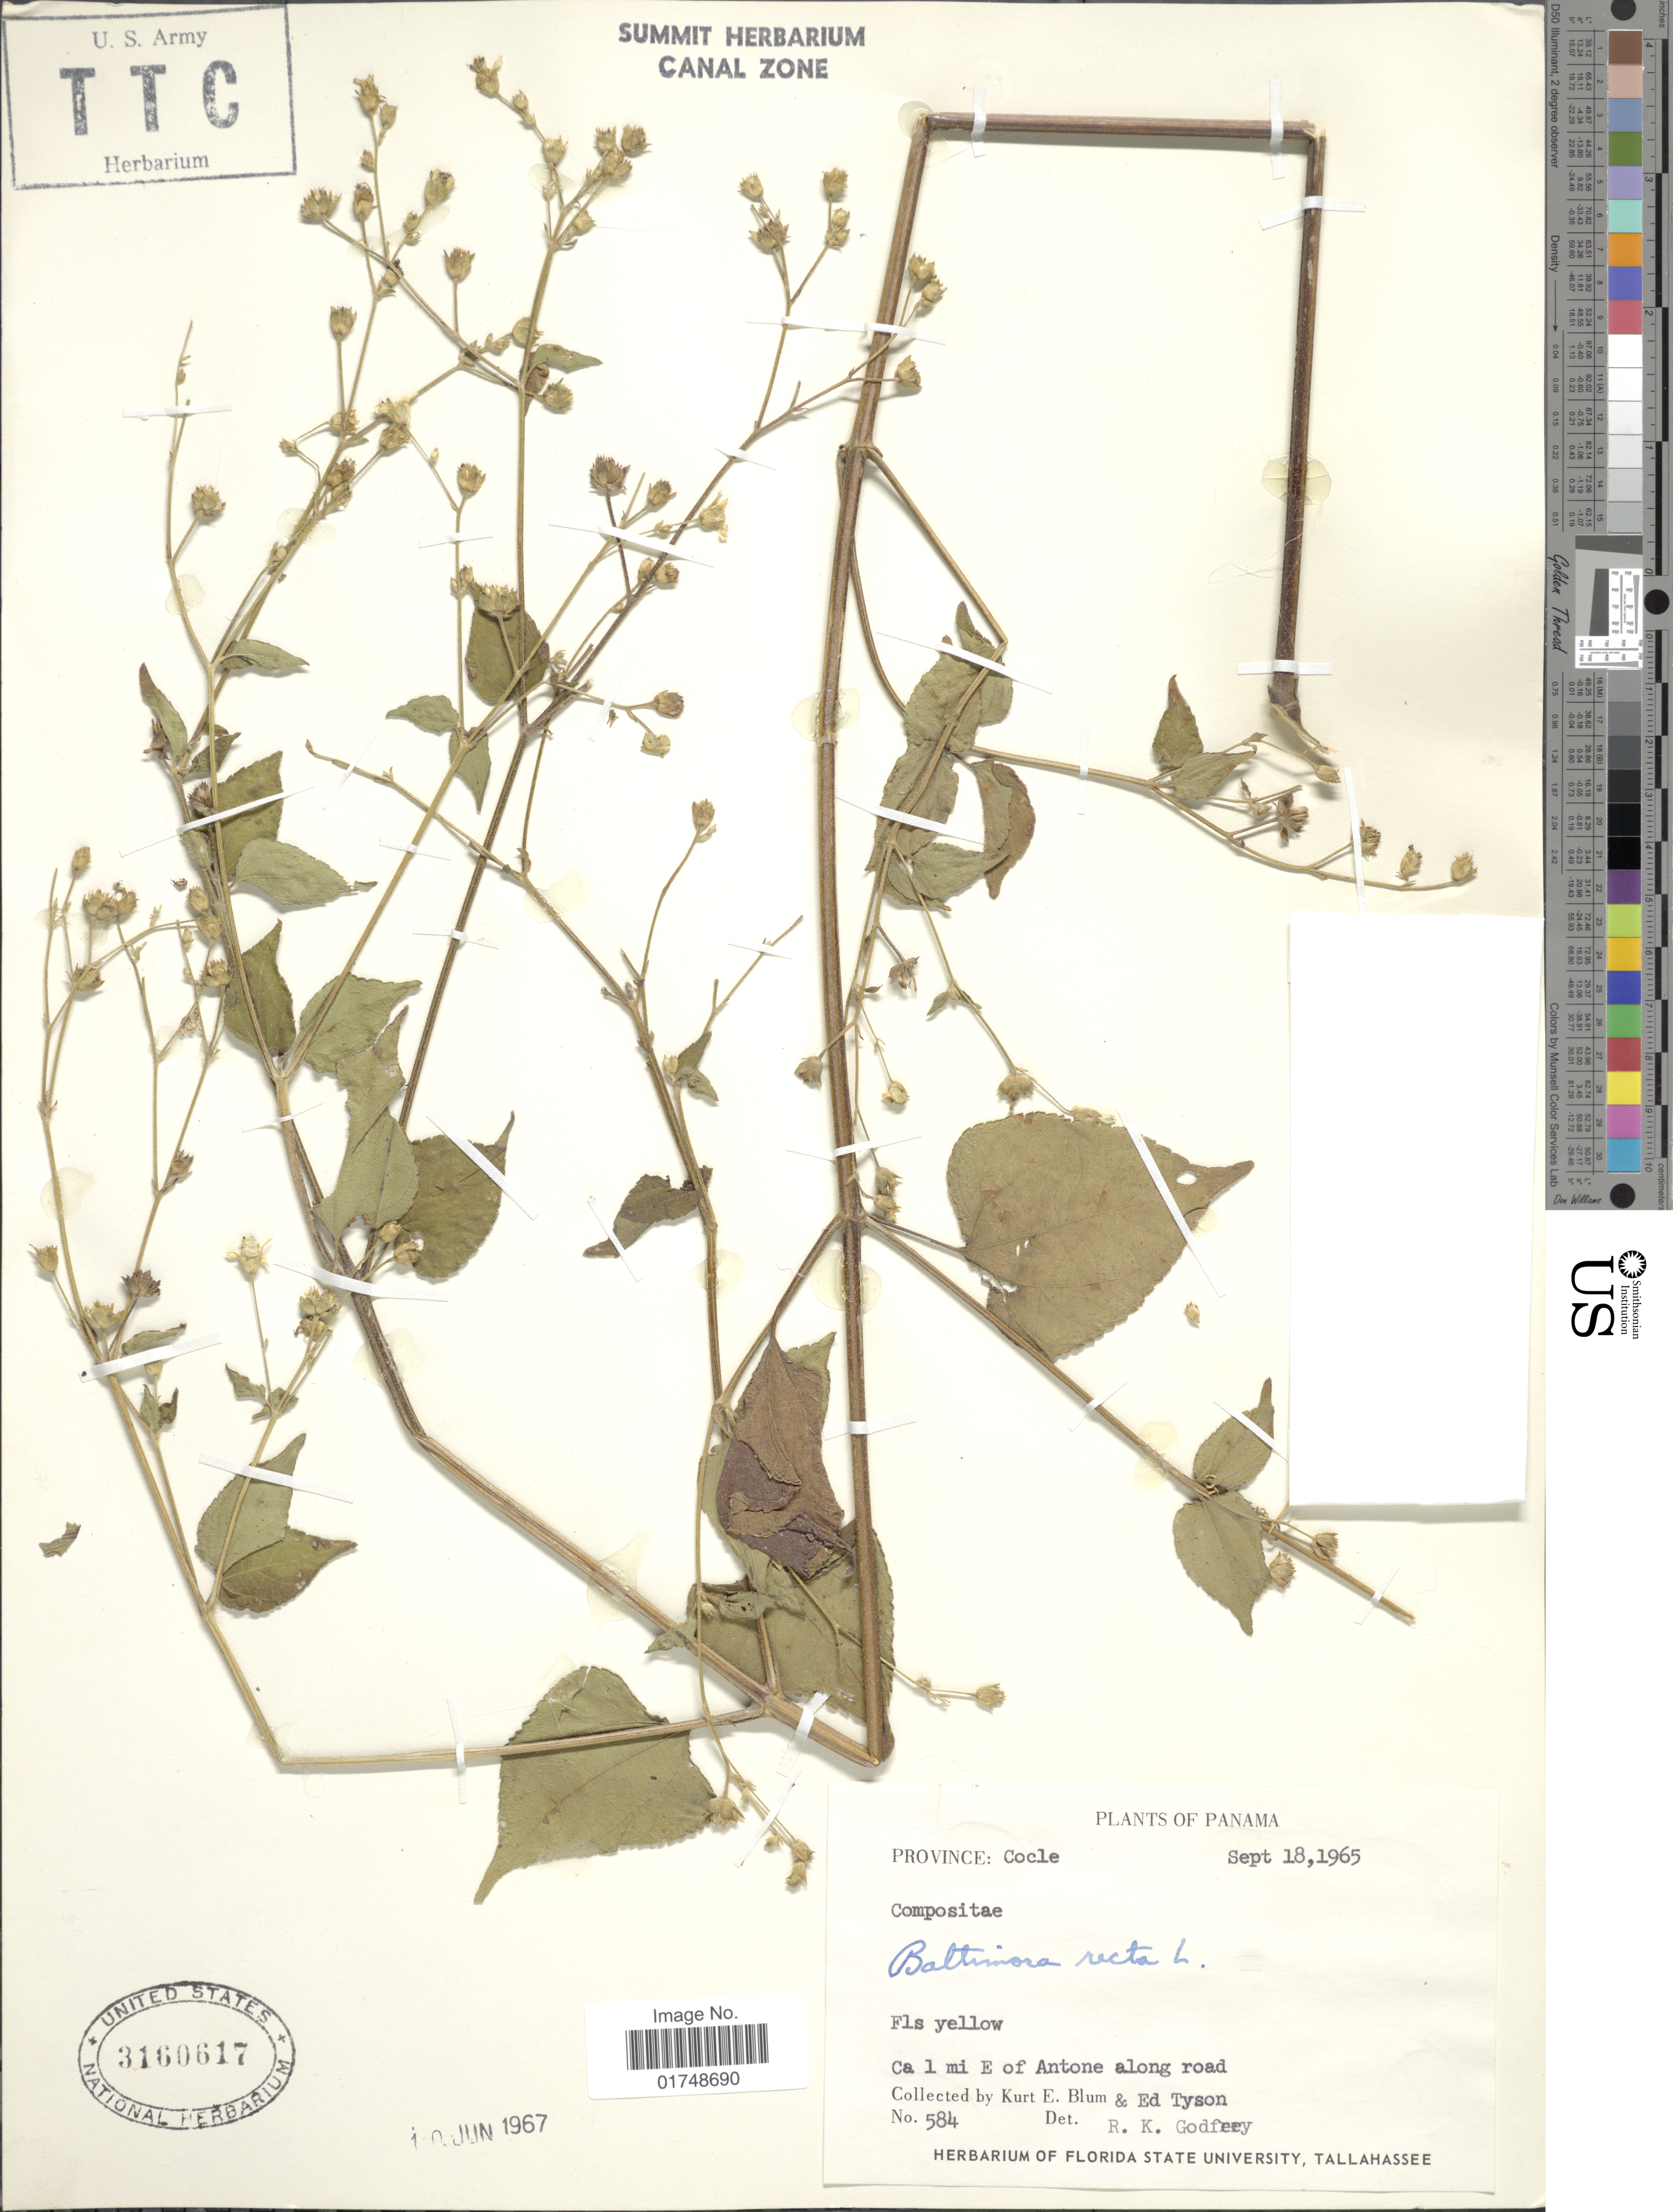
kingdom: Plantae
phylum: Tracheophyta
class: Magnoliopsida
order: Asterales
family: Asteraceae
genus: Baltimora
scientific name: Baltimora recta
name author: L.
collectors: K. E. Blum & E. Tyson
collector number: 584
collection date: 1965-09-18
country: Panama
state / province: Coclé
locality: Province: Cocle. ca 1 mi E of Antone along road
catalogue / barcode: US 3160617